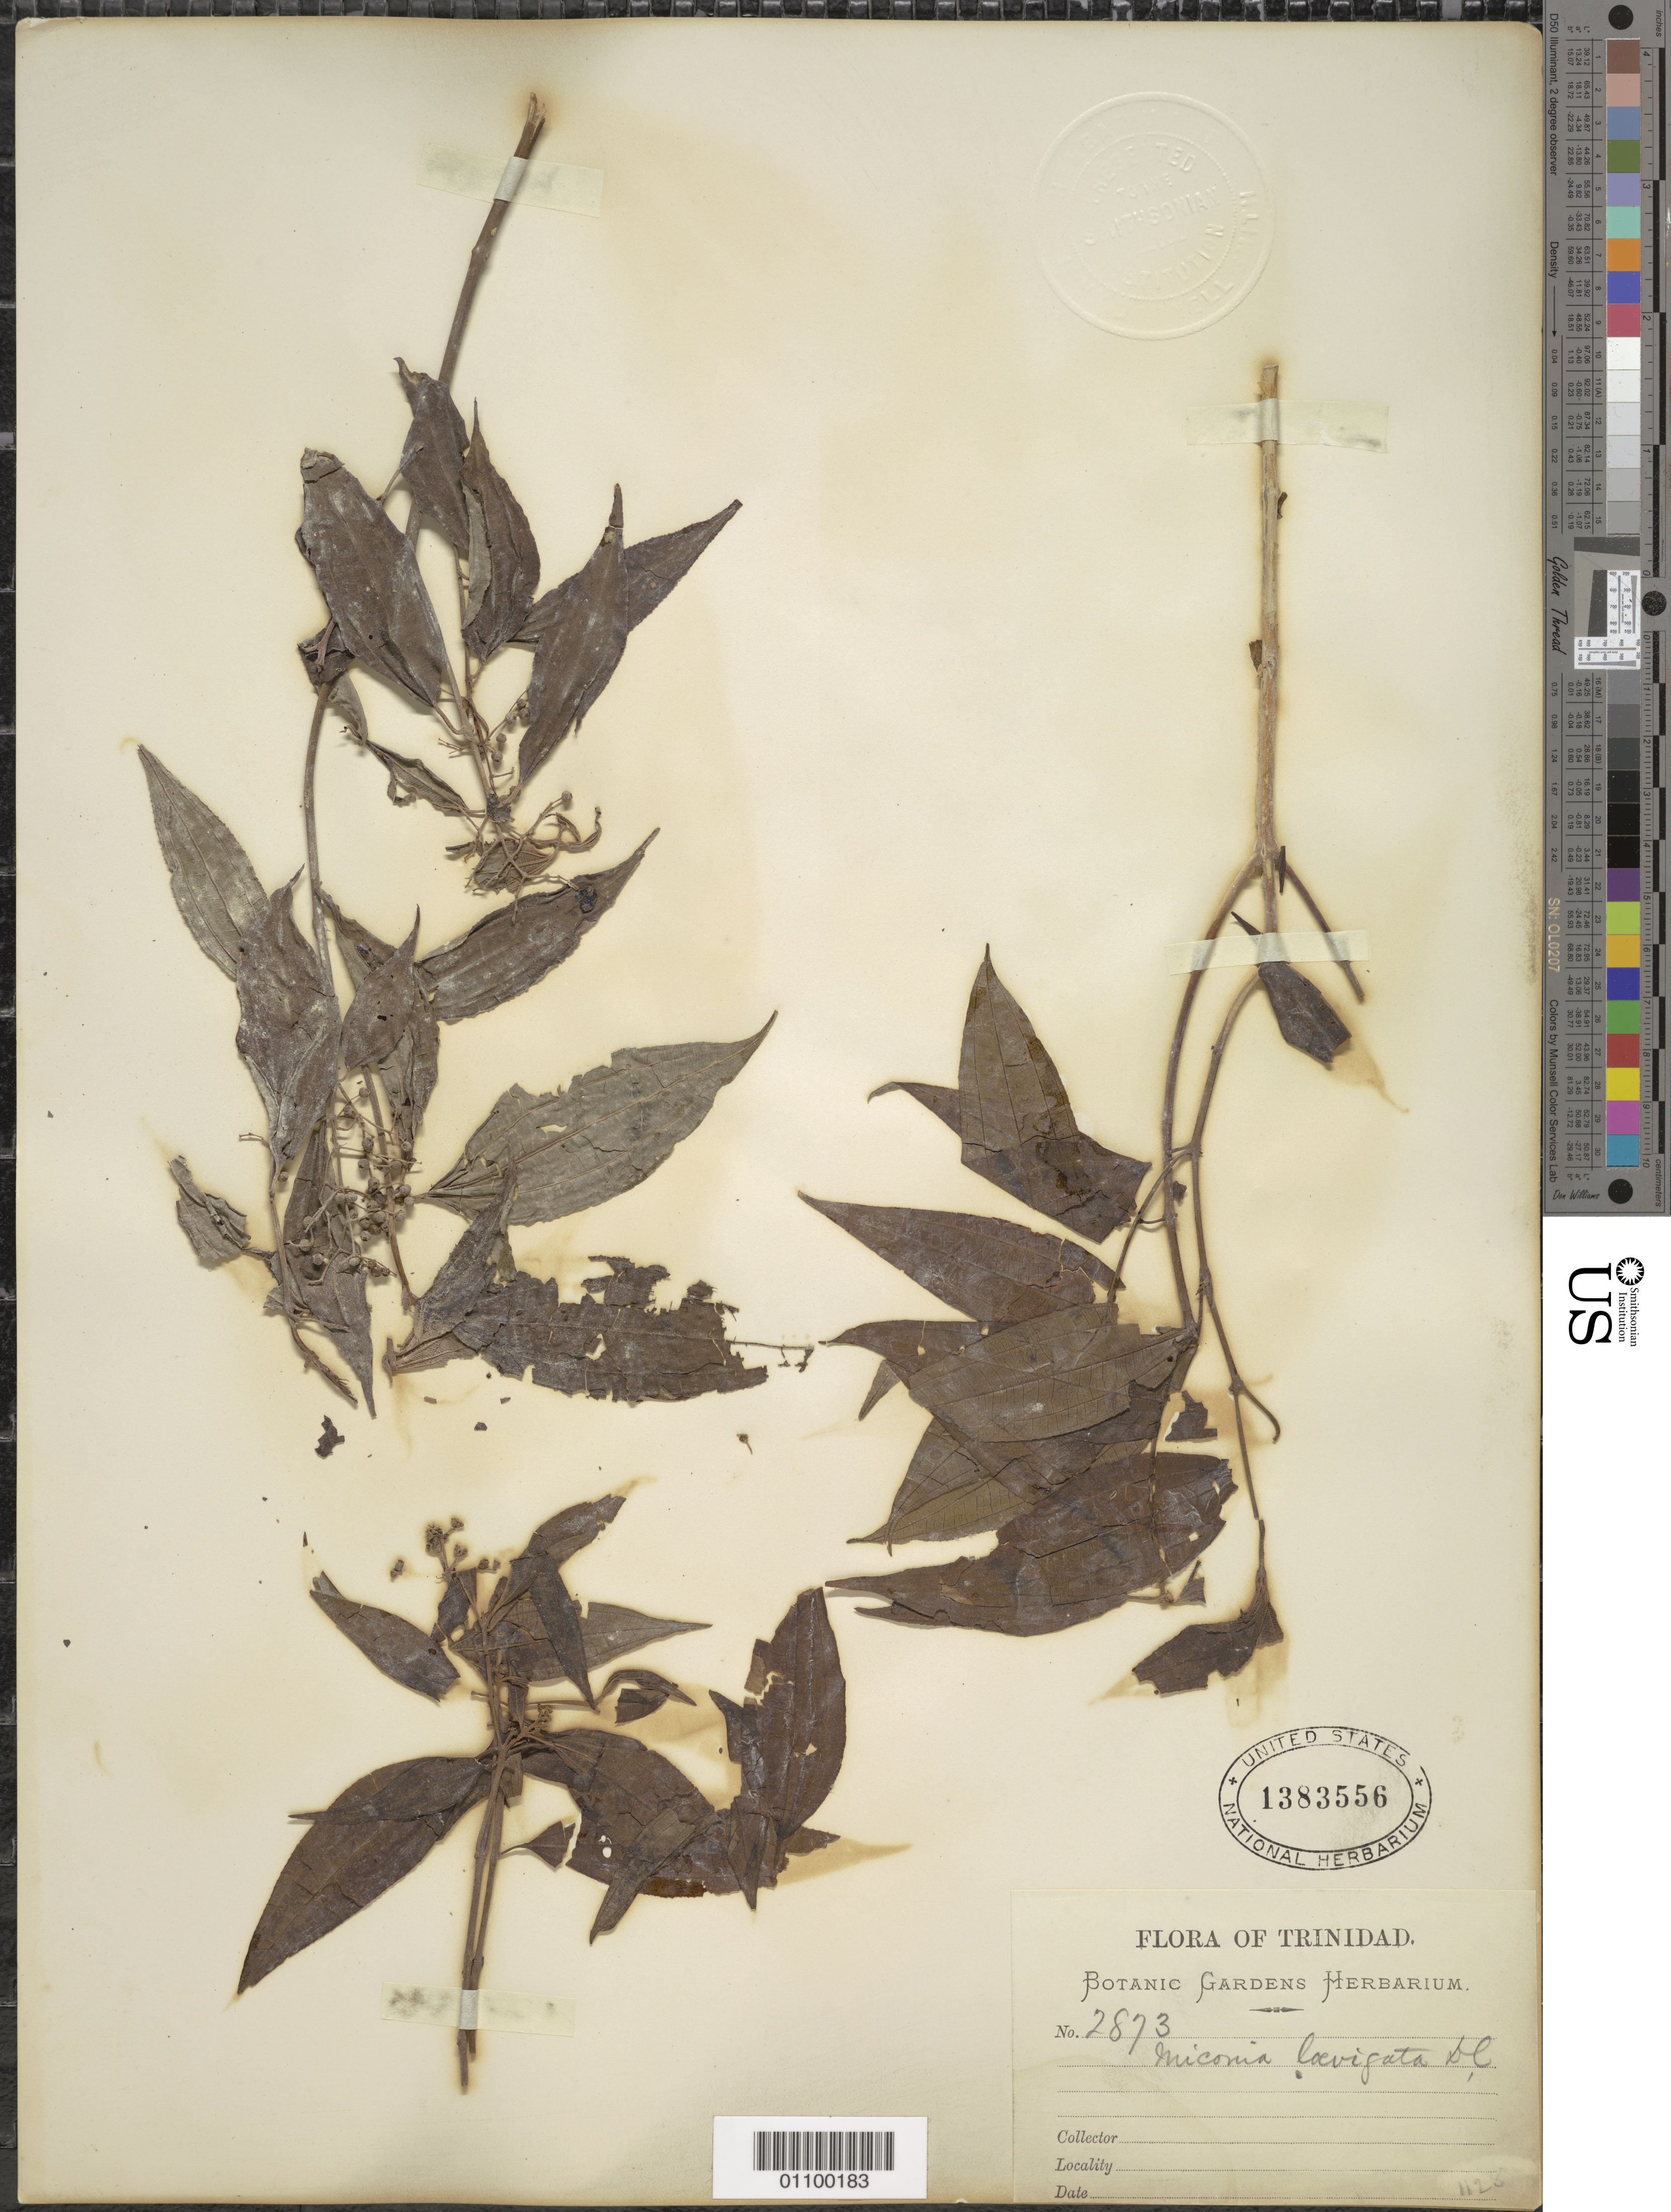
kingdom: Plantae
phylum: Tracheophyta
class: Magnoliopsida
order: Myrtales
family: Melastomataceae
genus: Miconia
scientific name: Miconia laevigata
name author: (L.) D. Don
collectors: Botanic Gardens Herbarium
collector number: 2873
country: Trinidad and Tobago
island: Trinidad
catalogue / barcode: US 1383556